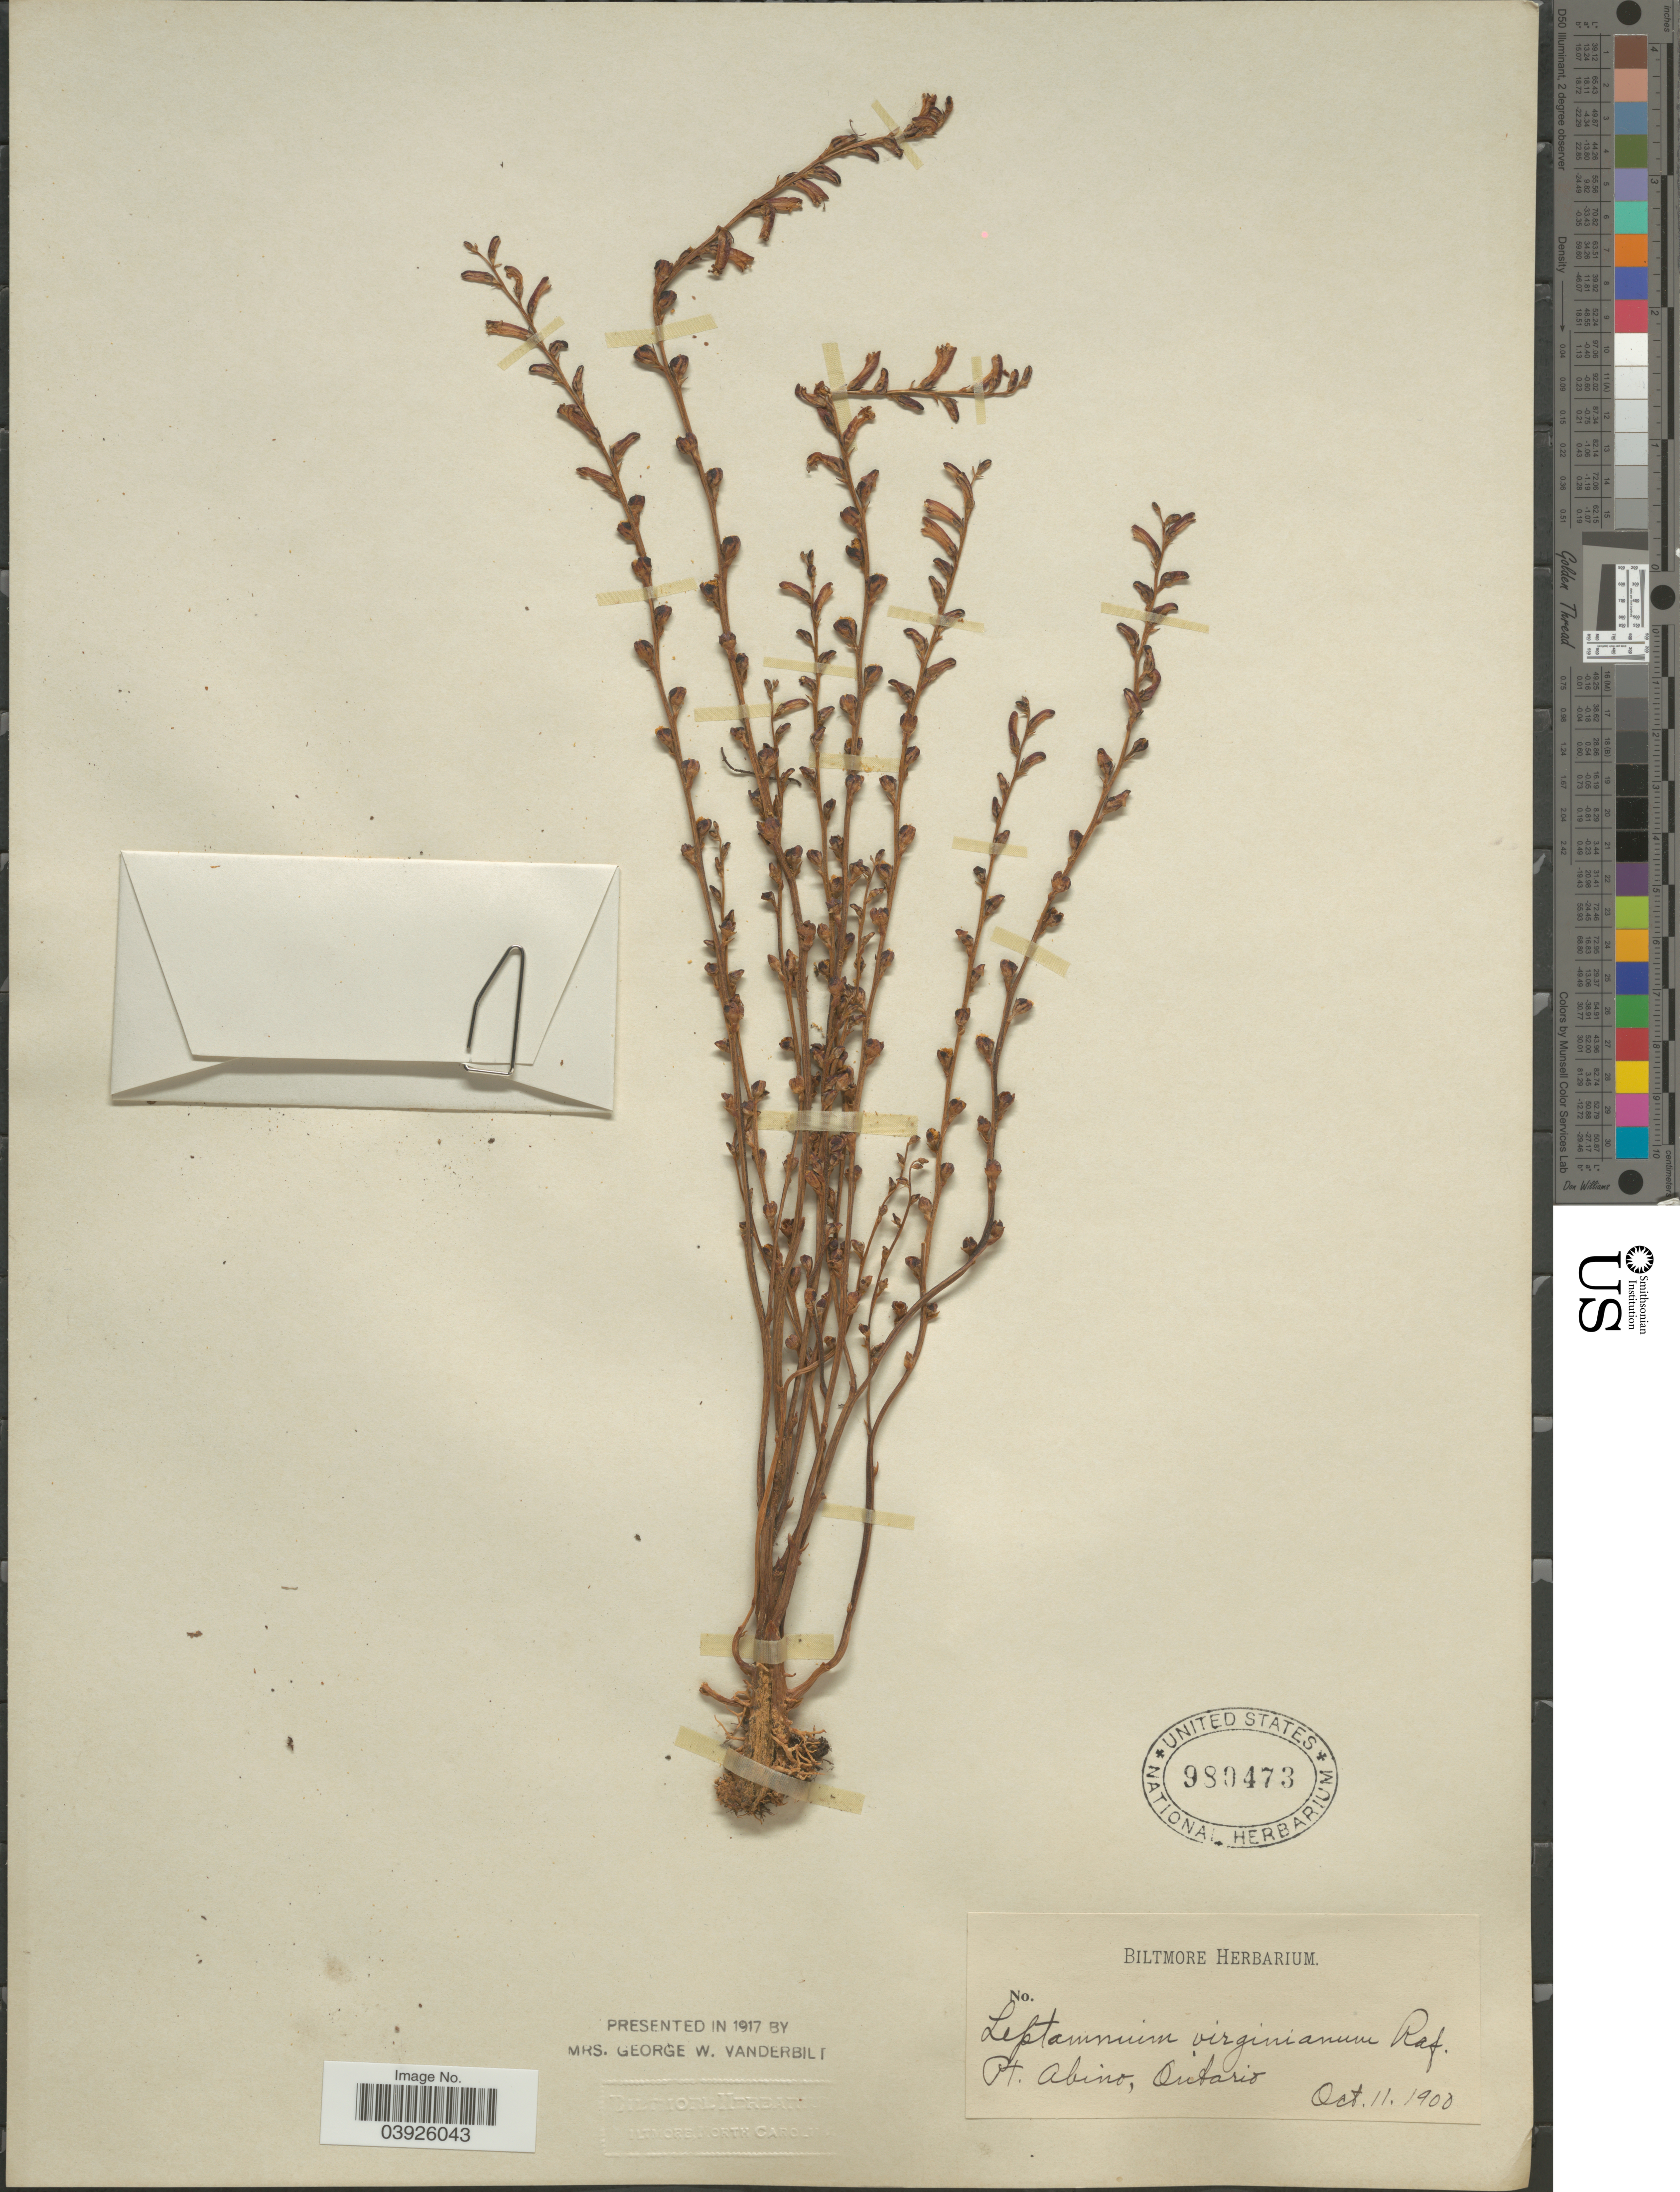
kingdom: Plantae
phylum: Tracheophyta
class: Magnoliopsida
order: Lamiales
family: Orobanchaceae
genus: Epifagus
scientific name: Epifagus virginiana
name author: (L.) W.P.C. Barton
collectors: ex herb. Biltmore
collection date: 1900-10-11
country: Canada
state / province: Ontario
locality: Pt. Abino.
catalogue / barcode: US 980473